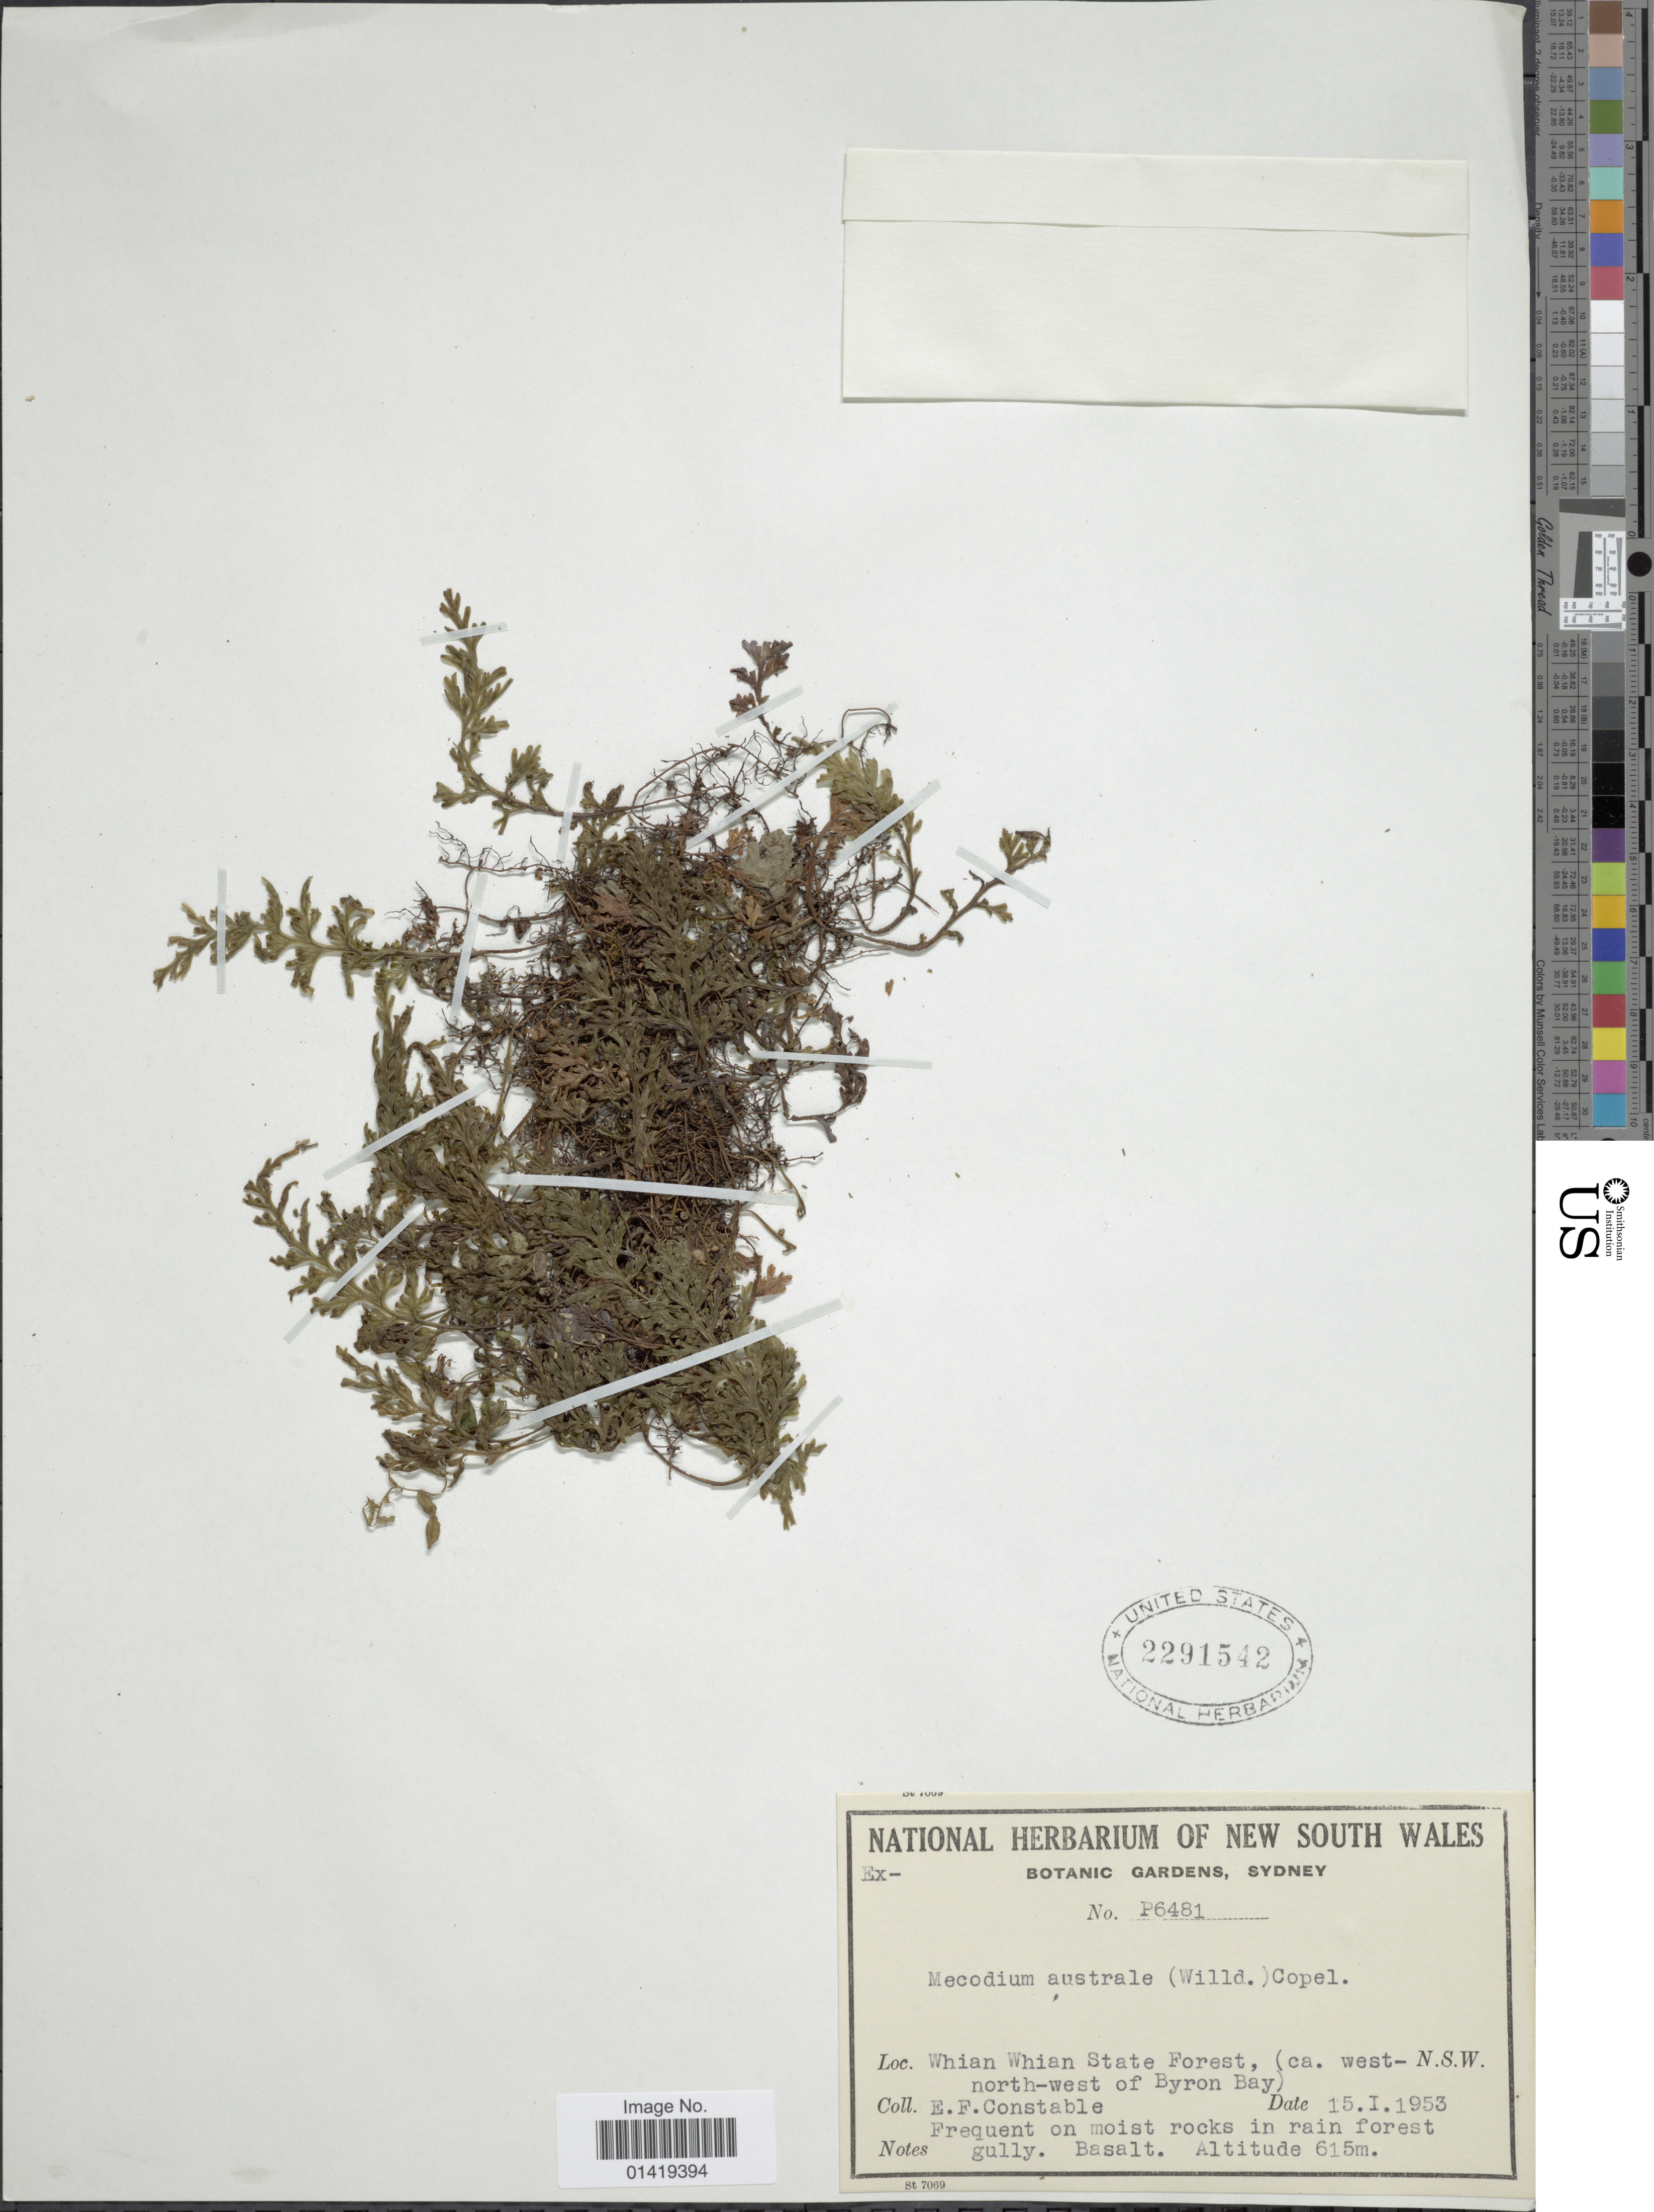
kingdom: Plantae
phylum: Tracheophyta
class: Polypodiopsida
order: Hymenophyllales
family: Hymenophyllaceae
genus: Hymenophyllum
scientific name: Hymenophyllum australe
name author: Willd.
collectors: E. F. Constable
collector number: P6481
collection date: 1953-01-15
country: Australia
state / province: New South Wales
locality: Whian Whian State forest [ca. west north west of Byhron Bay], N.S.W.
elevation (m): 615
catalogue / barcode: US 2291542